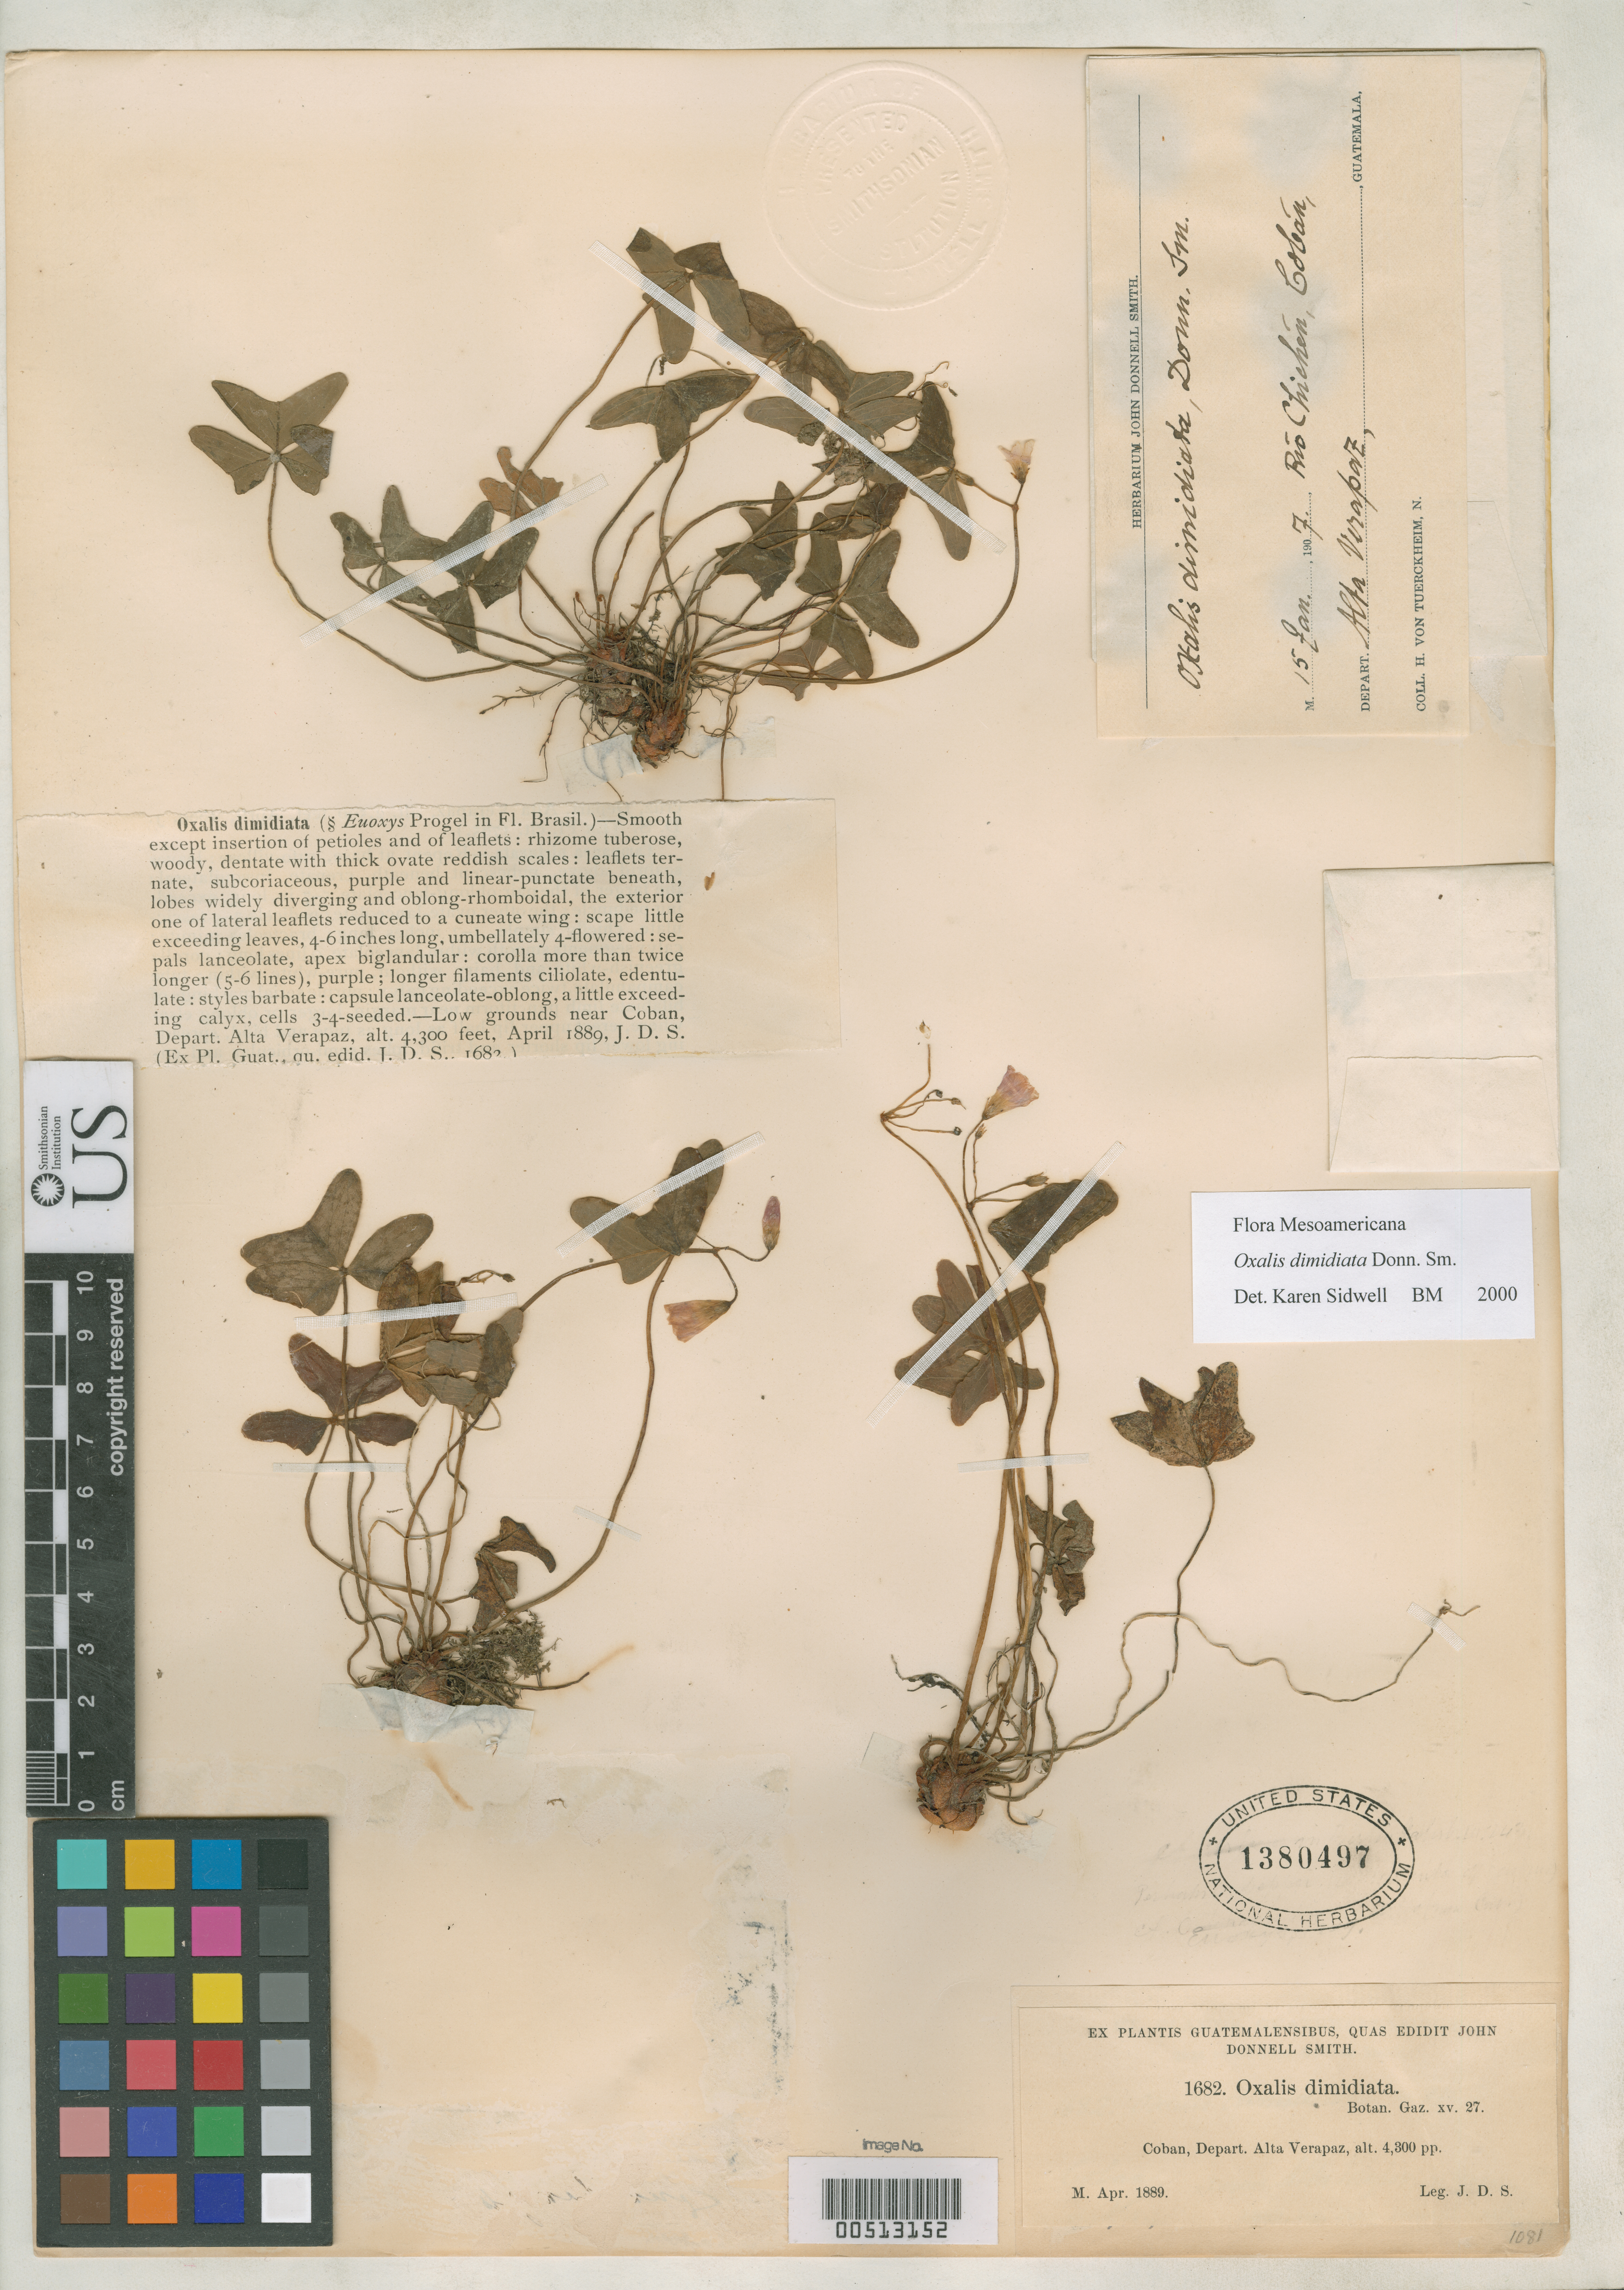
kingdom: Plantae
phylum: Tracheophyta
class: Magnoliopsida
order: Oxalidales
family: Oxalidaceae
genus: Oxalis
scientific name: Oxalis dimidiata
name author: Donn. Sm.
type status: Type Collection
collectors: J. Donnell Smith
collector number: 1682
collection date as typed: Apr 1889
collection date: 1889-04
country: Guatemala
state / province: Alta Verapaz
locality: Cobán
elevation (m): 1311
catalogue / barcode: US 1380497